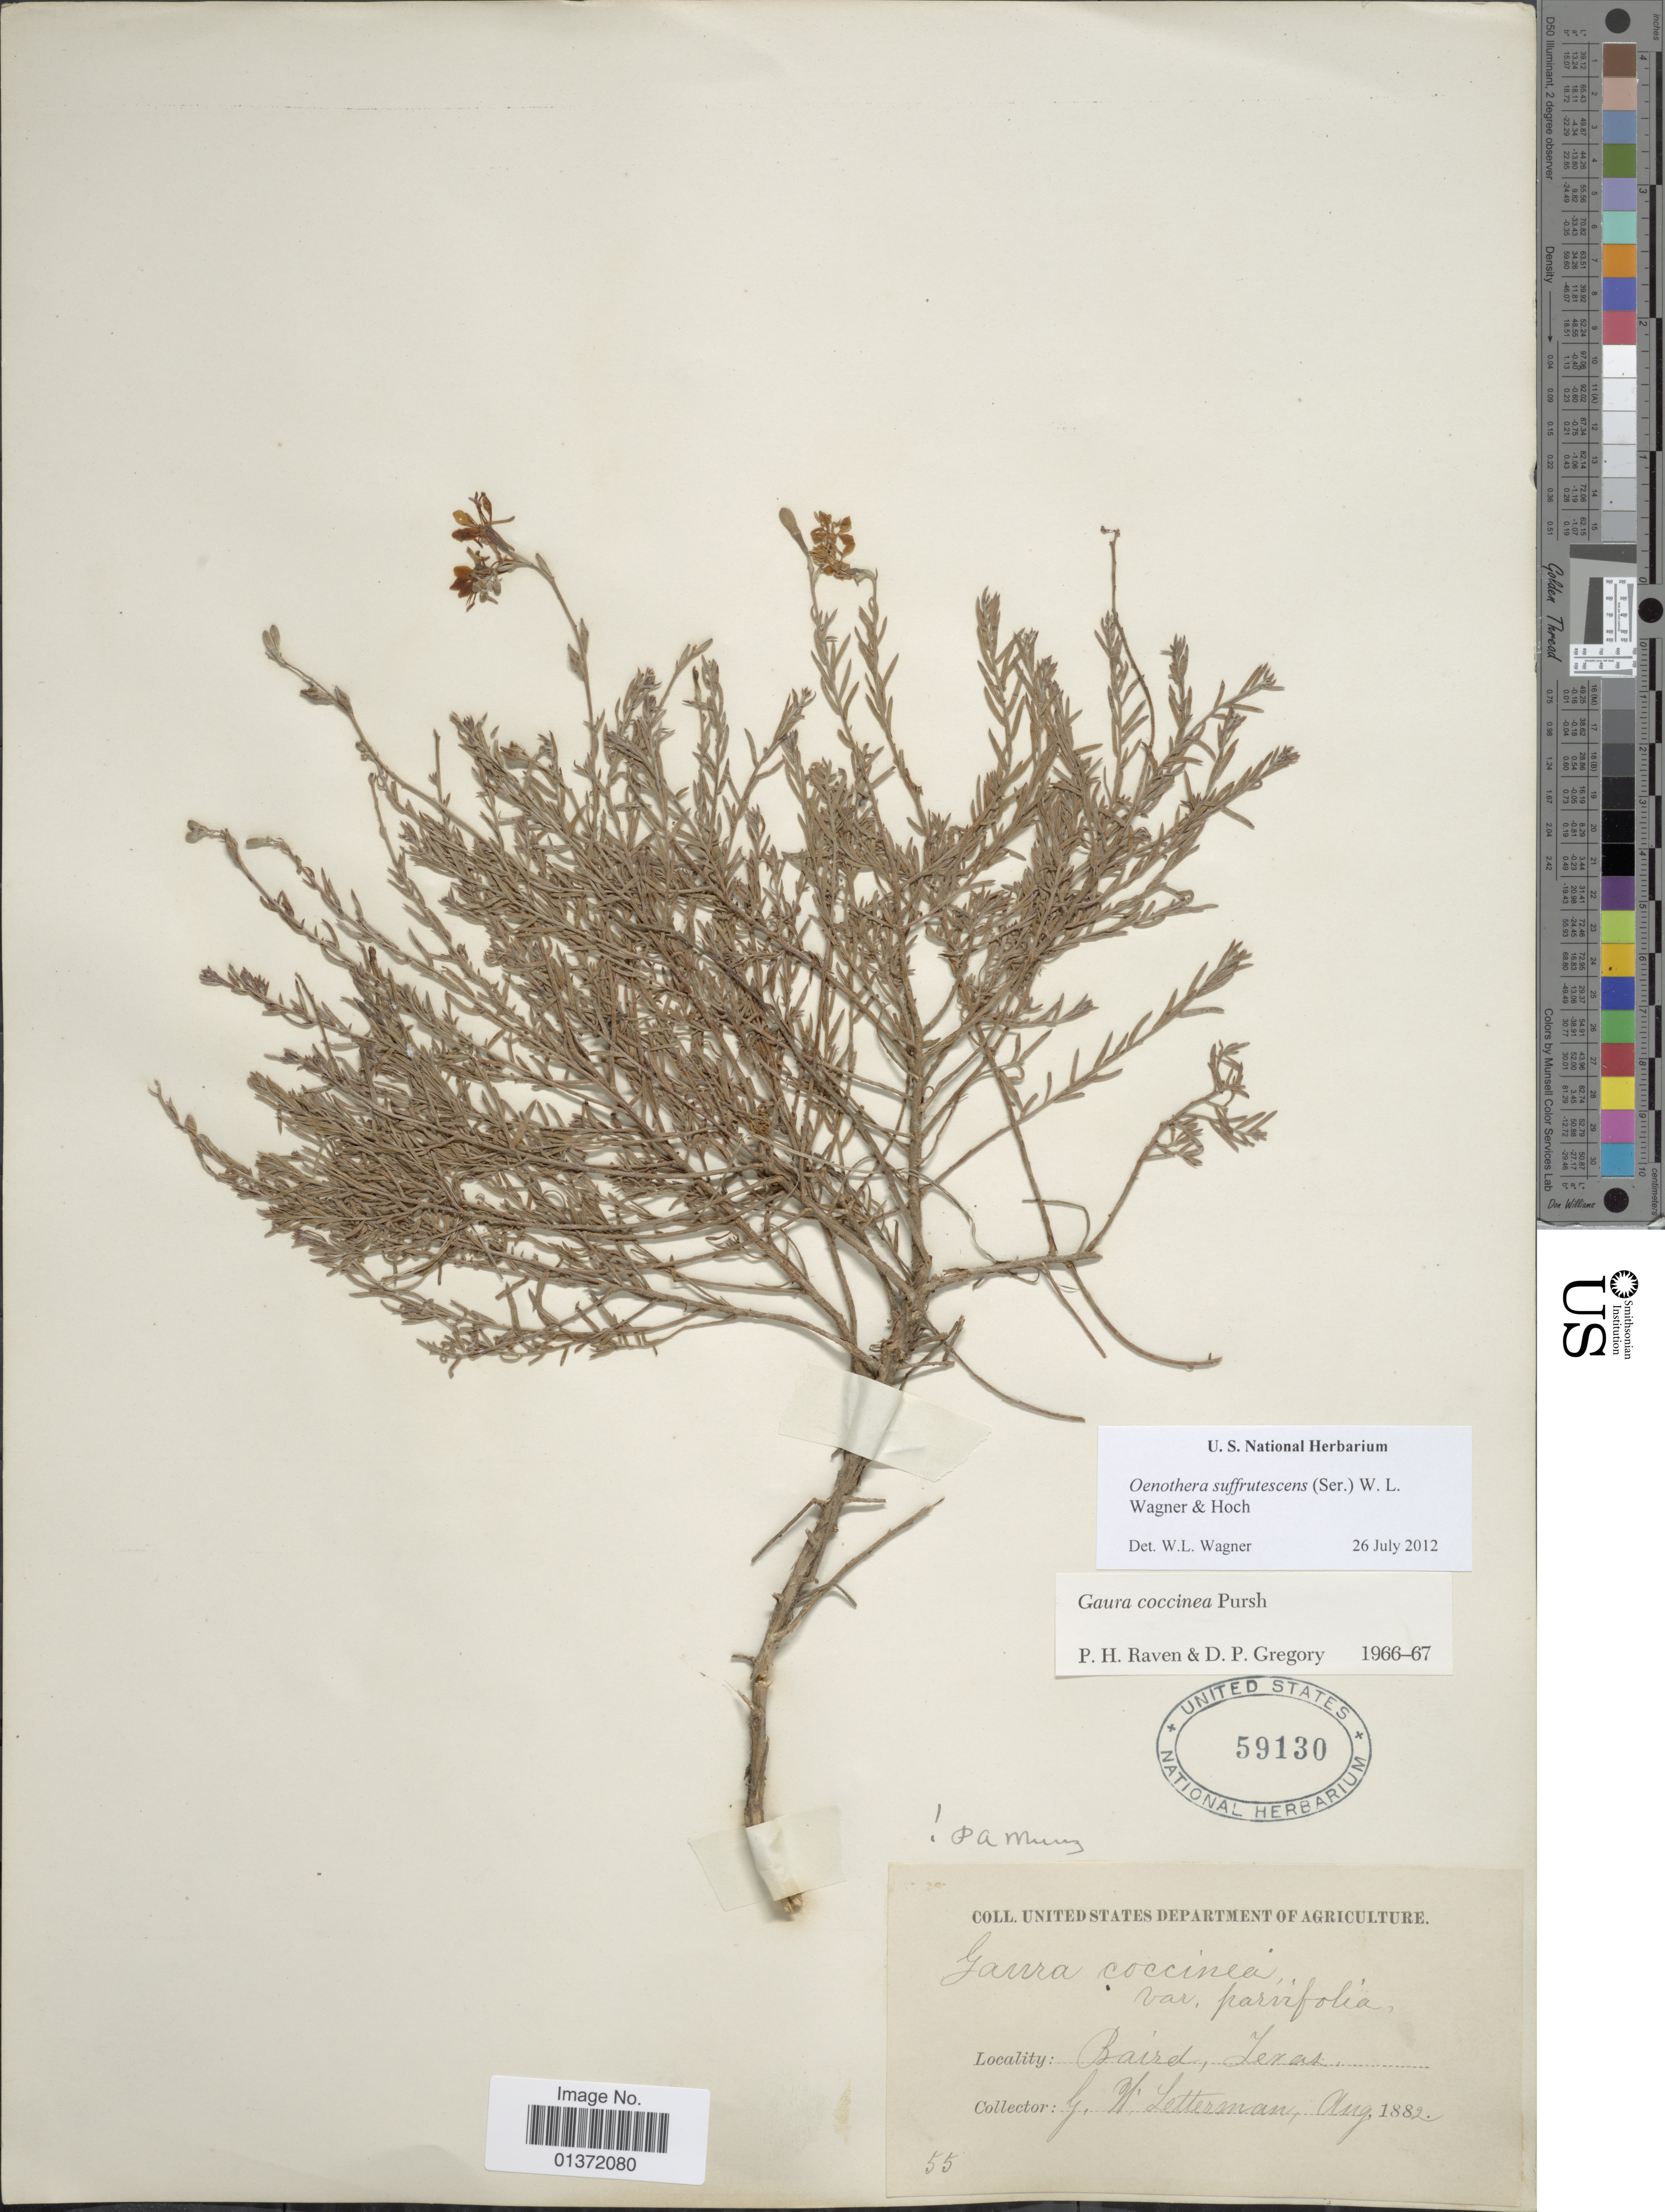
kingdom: Plantae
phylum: Tracheophyta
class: Magnoliopsida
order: Myrtales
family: Onagraceae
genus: Oenothera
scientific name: Oenothera suffrutescens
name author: (Ser.) W.L. Wagner & Hoch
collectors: G. W. Letterman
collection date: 1882-08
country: United States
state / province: Texas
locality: Baird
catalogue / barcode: US 59130